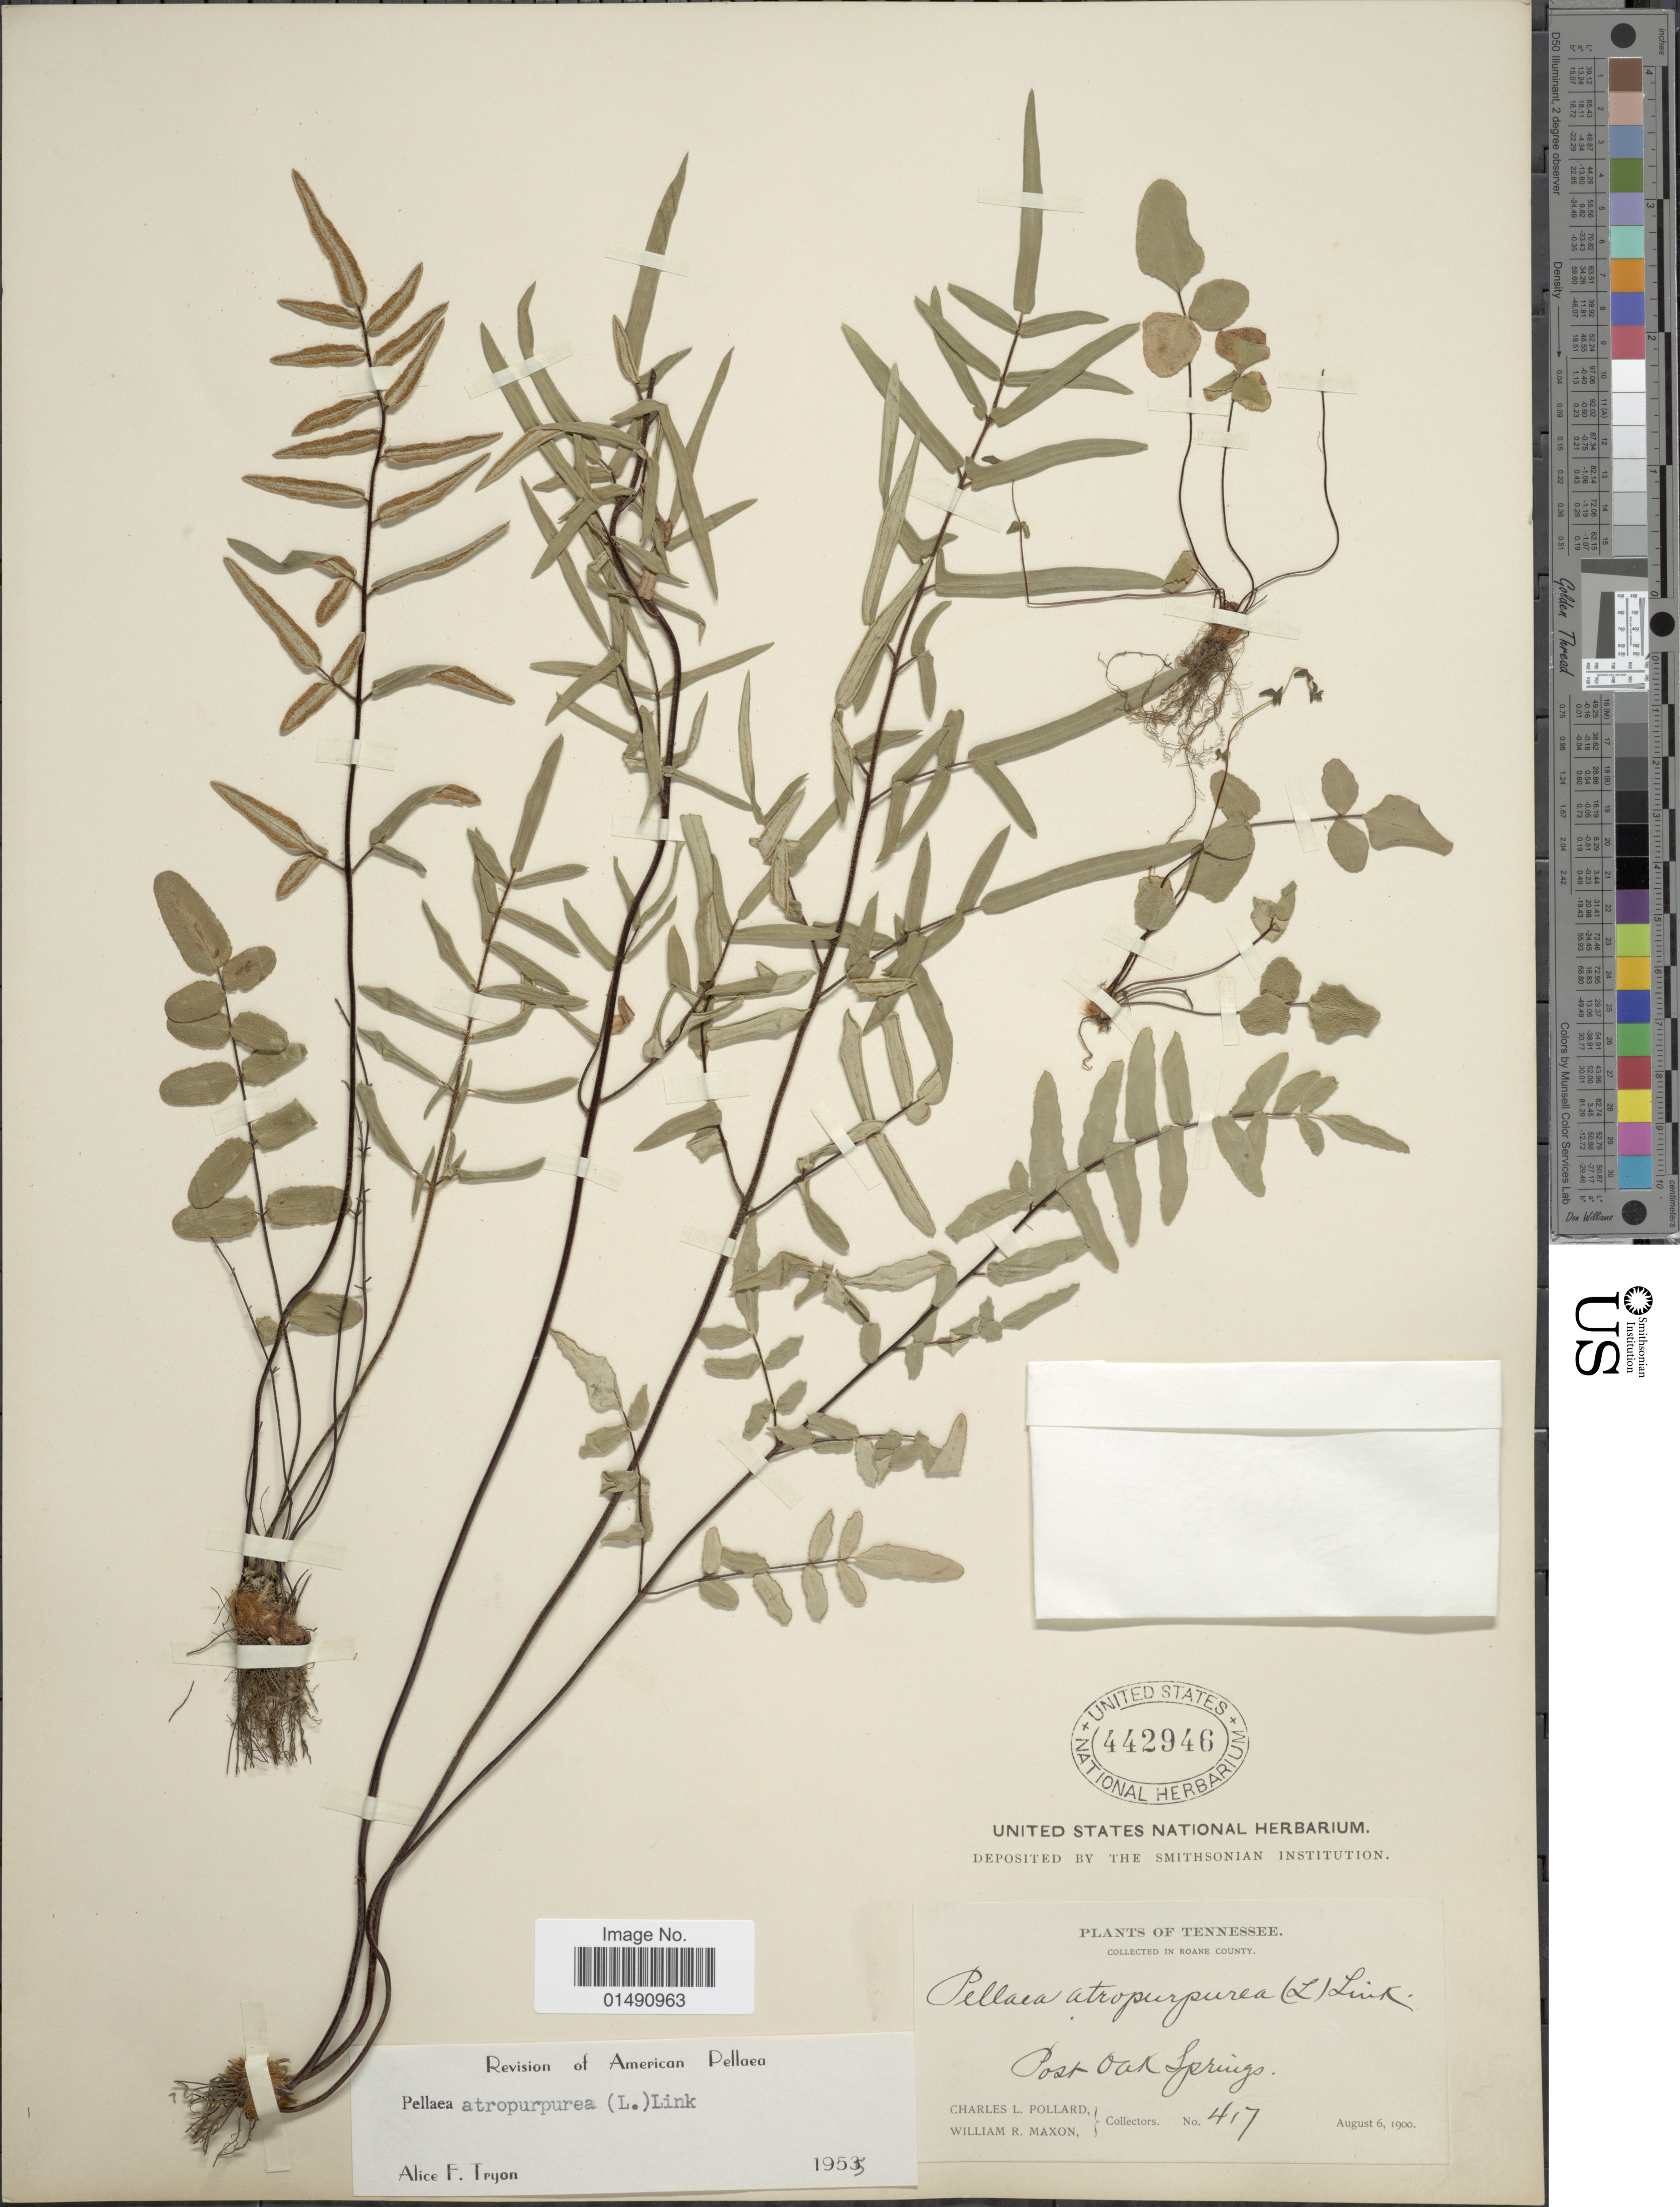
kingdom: Plantae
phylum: Tracheophyta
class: Polypodiopsida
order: Polypodiales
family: Pteridaceae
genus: Pellaea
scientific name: Pellaea atropurpurea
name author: (L.) Link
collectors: C. L. Pollard & W. R. Maxon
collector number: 417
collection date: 1900-08-06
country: United States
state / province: Tennessee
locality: Roane County, Post Oak Springs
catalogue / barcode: US 442946